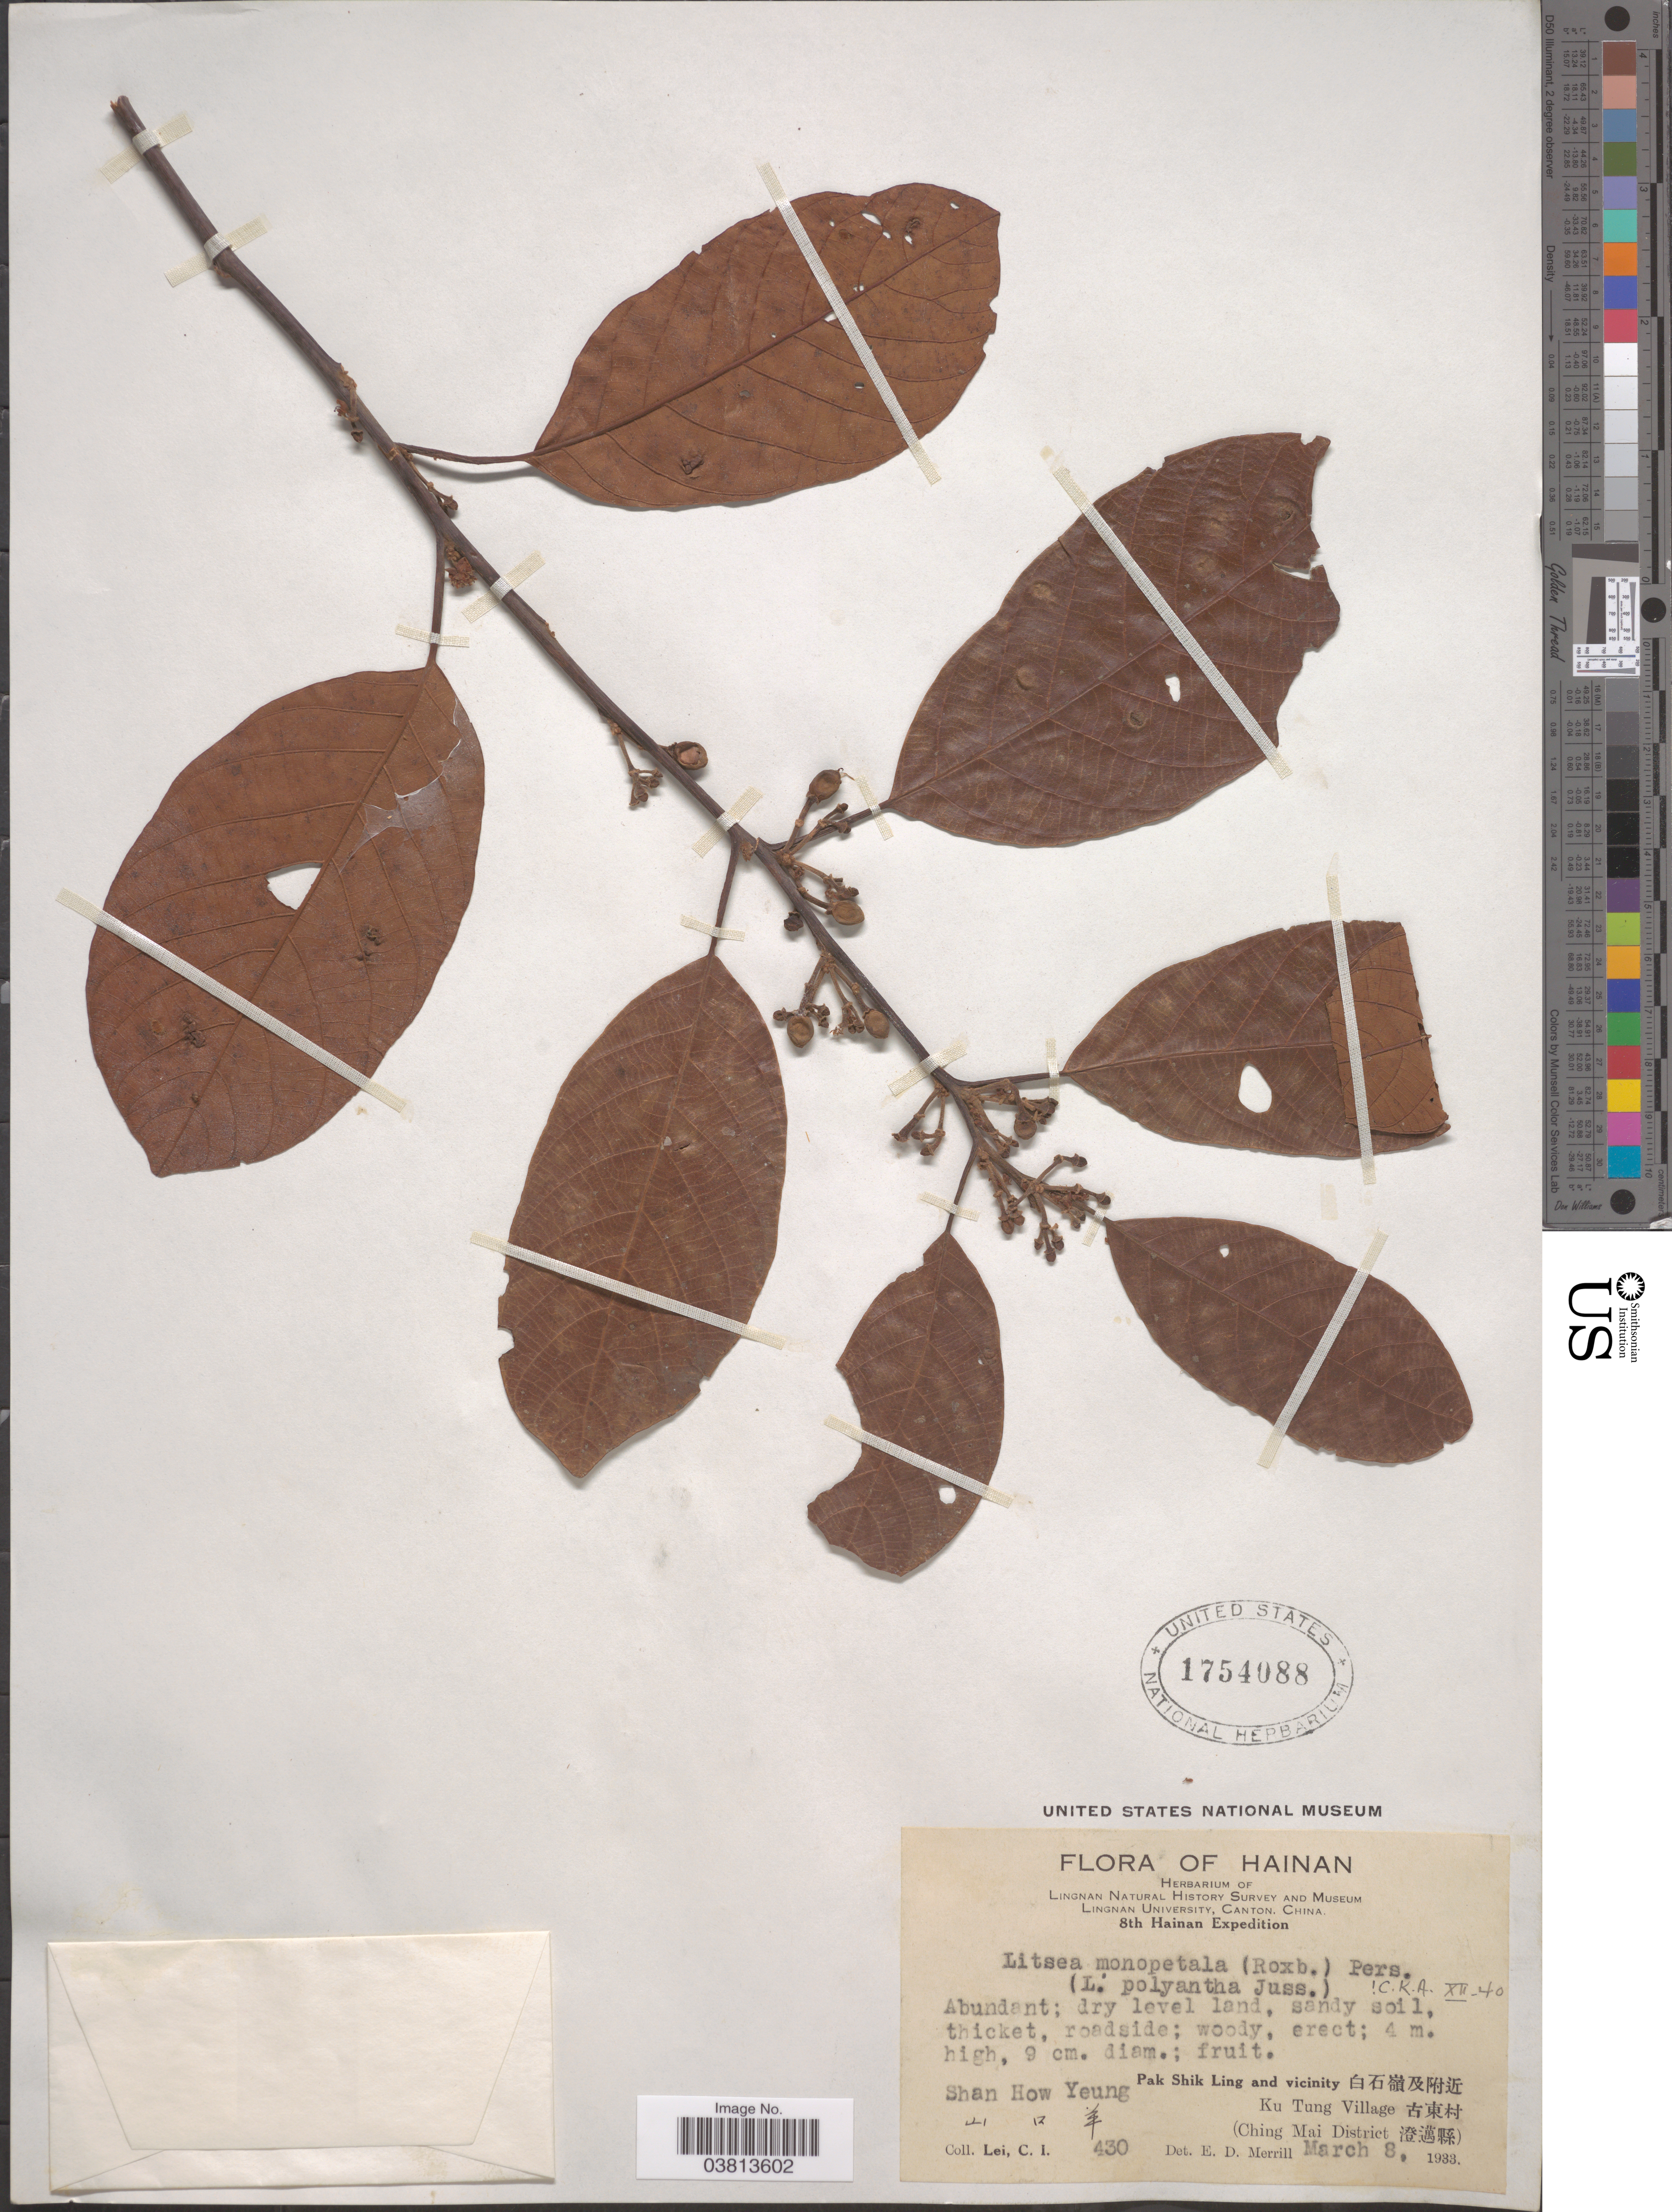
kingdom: Plantae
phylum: Tracheophyta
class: Magnoliopsida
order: Laurales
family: Lauraceae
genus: Litsea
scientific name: Litsea monopetala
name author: (Roxb.) Pers.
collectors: C. I. Lei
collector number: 430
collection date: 1933-03-08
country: China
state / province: Hainan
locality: Thicket, roadside. Shan How Yeung. Pak Shik Ling and vicinity X. Ku Tung Village X. (Ching Mai District X).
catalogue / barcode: US 1754088